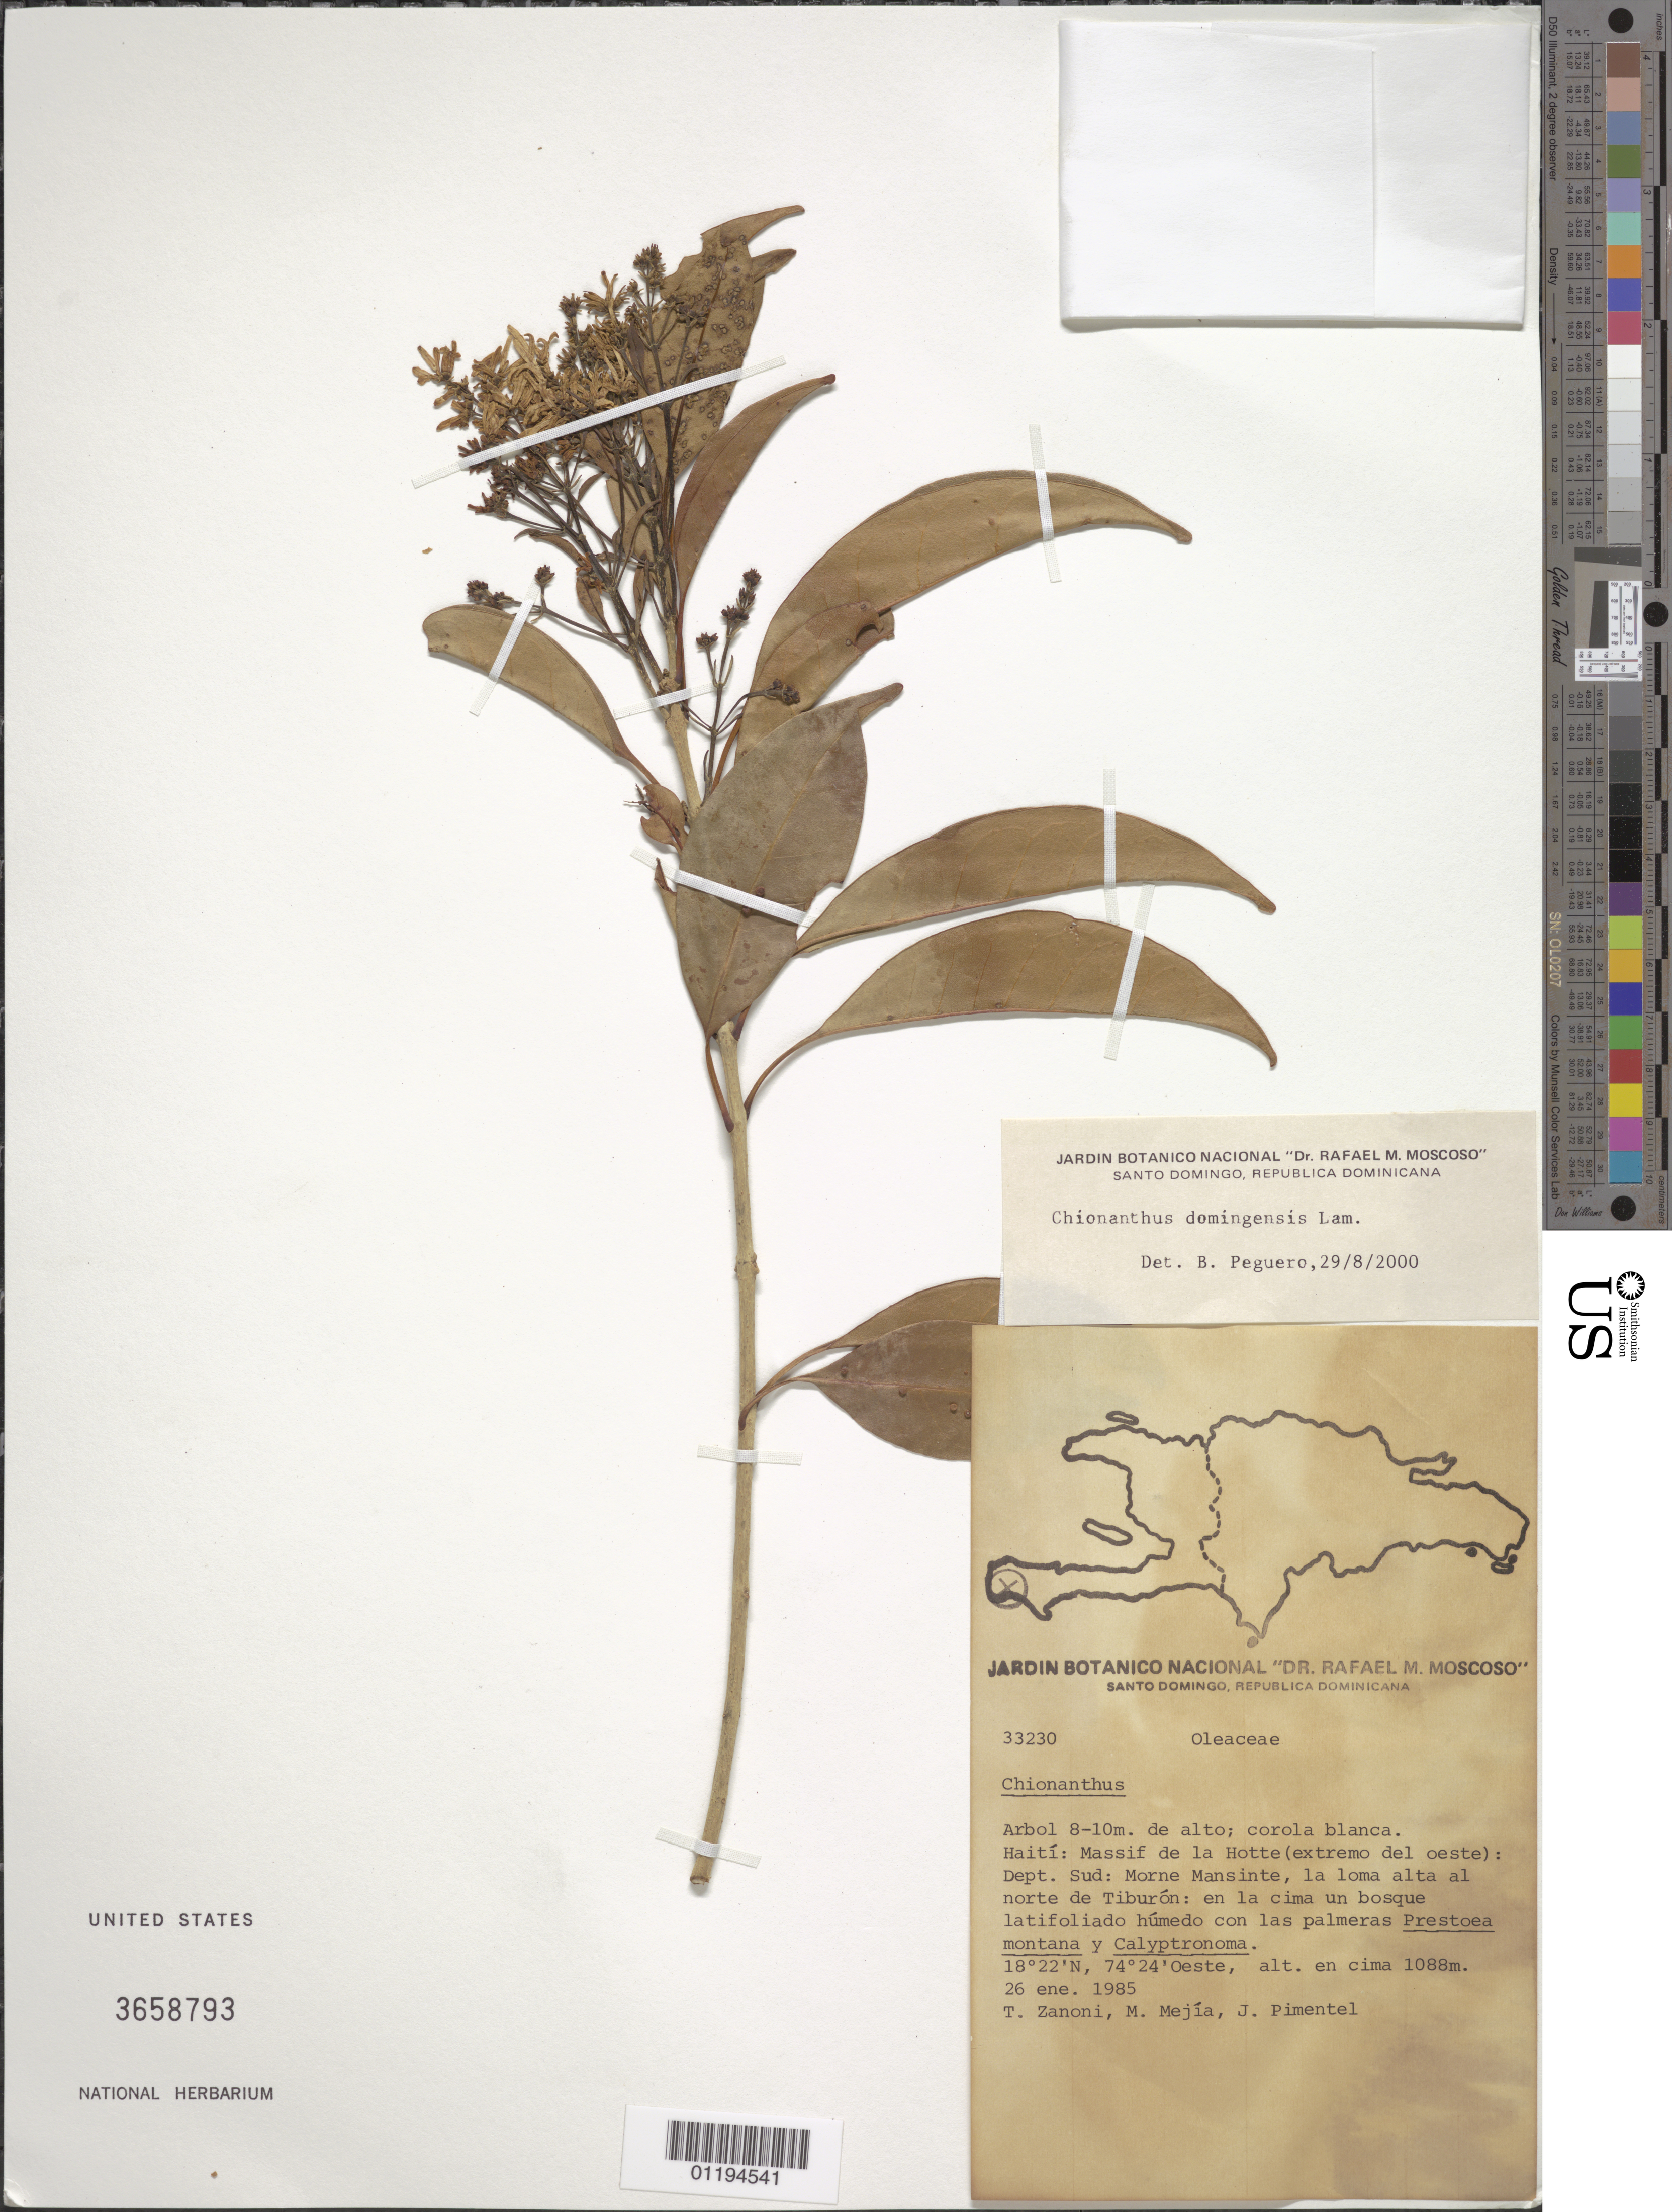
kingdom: Plantae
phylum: Tracheophyta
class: Magnoliopsida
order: Lamiales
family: Oleaceae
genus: Chionanthus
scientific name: Chionanthus domingensis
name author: Lam.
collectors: T. A. Zanoni, M. Mejia & J. Pimental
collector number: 33230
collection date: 1985-01-26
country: Dominican Republic / Haiti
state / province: Massif de La Hotte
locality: extreme W; on hill N of Triburon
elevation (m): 1088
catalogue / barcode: US 3658793